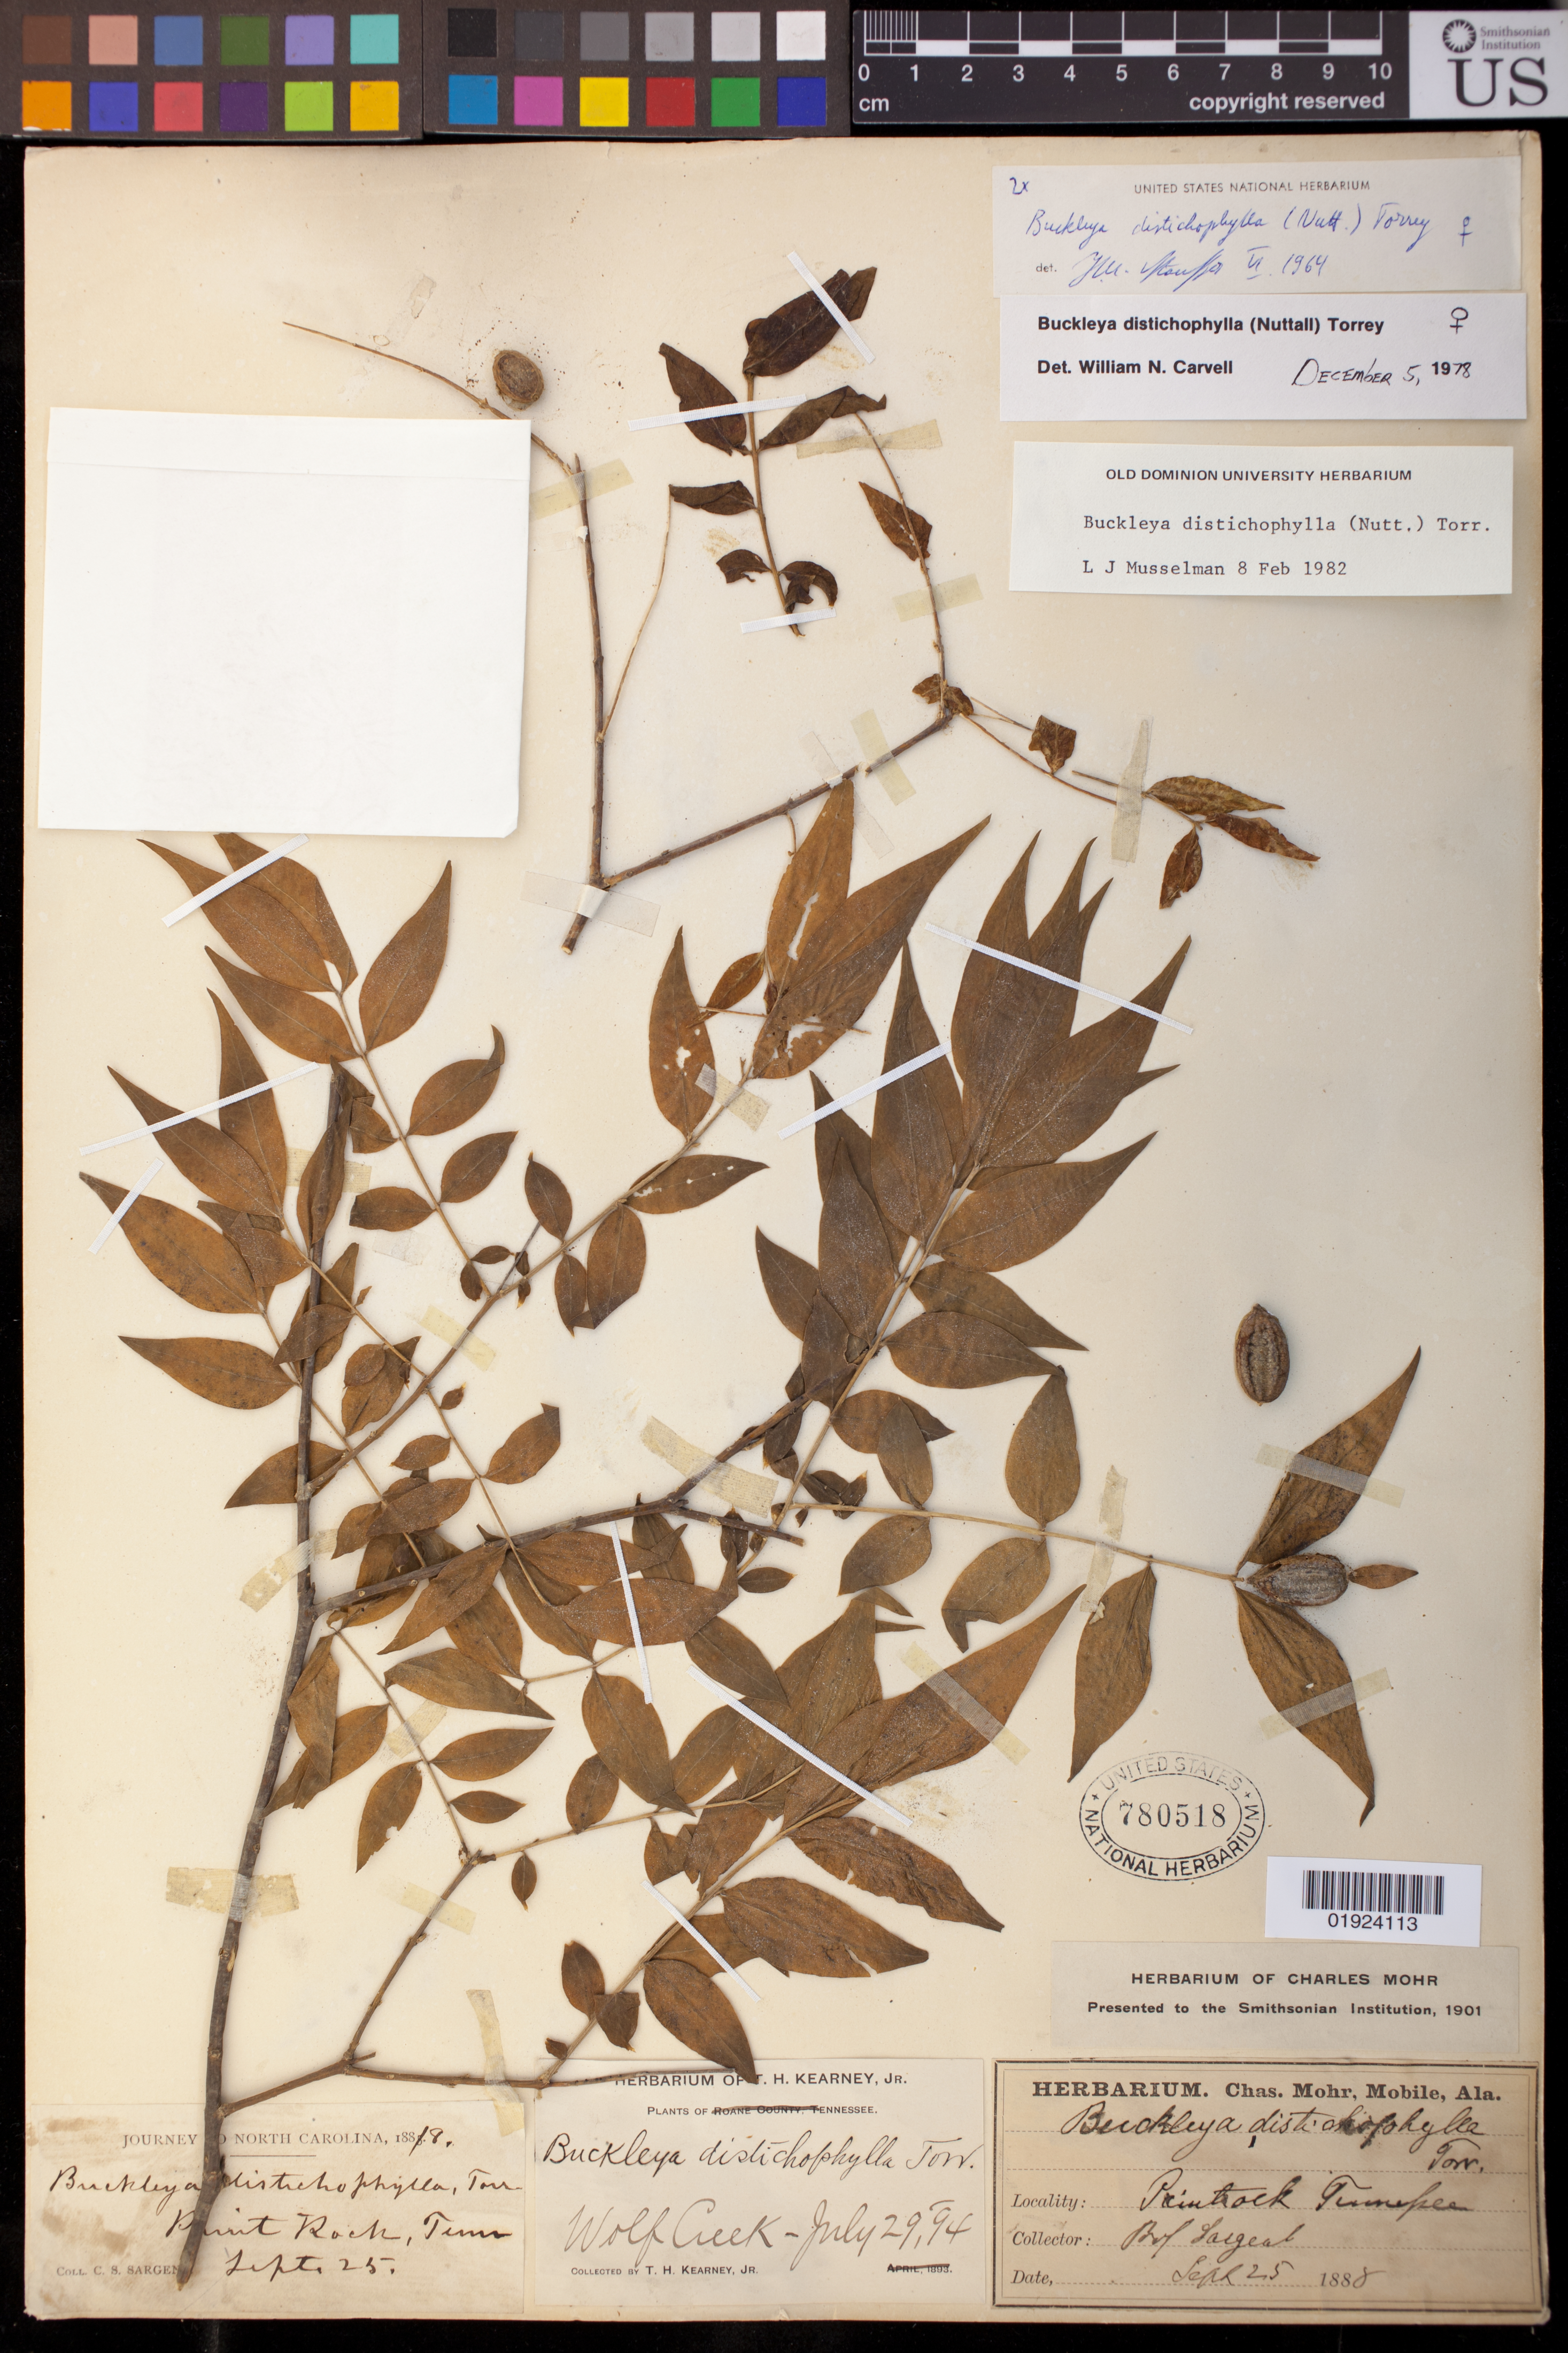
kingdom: Plantae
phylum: Tracheophyta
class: Magnoliopsida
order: Santalales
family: Thesiaceae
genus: Buckleya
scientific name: Buckleya distichophylla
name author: (Nutt.) Torr.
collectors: C. S. Sargent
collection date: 1888-09-25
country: United States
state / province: Tennessee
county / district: Roane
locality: Paint Rock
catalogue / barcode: US 780518